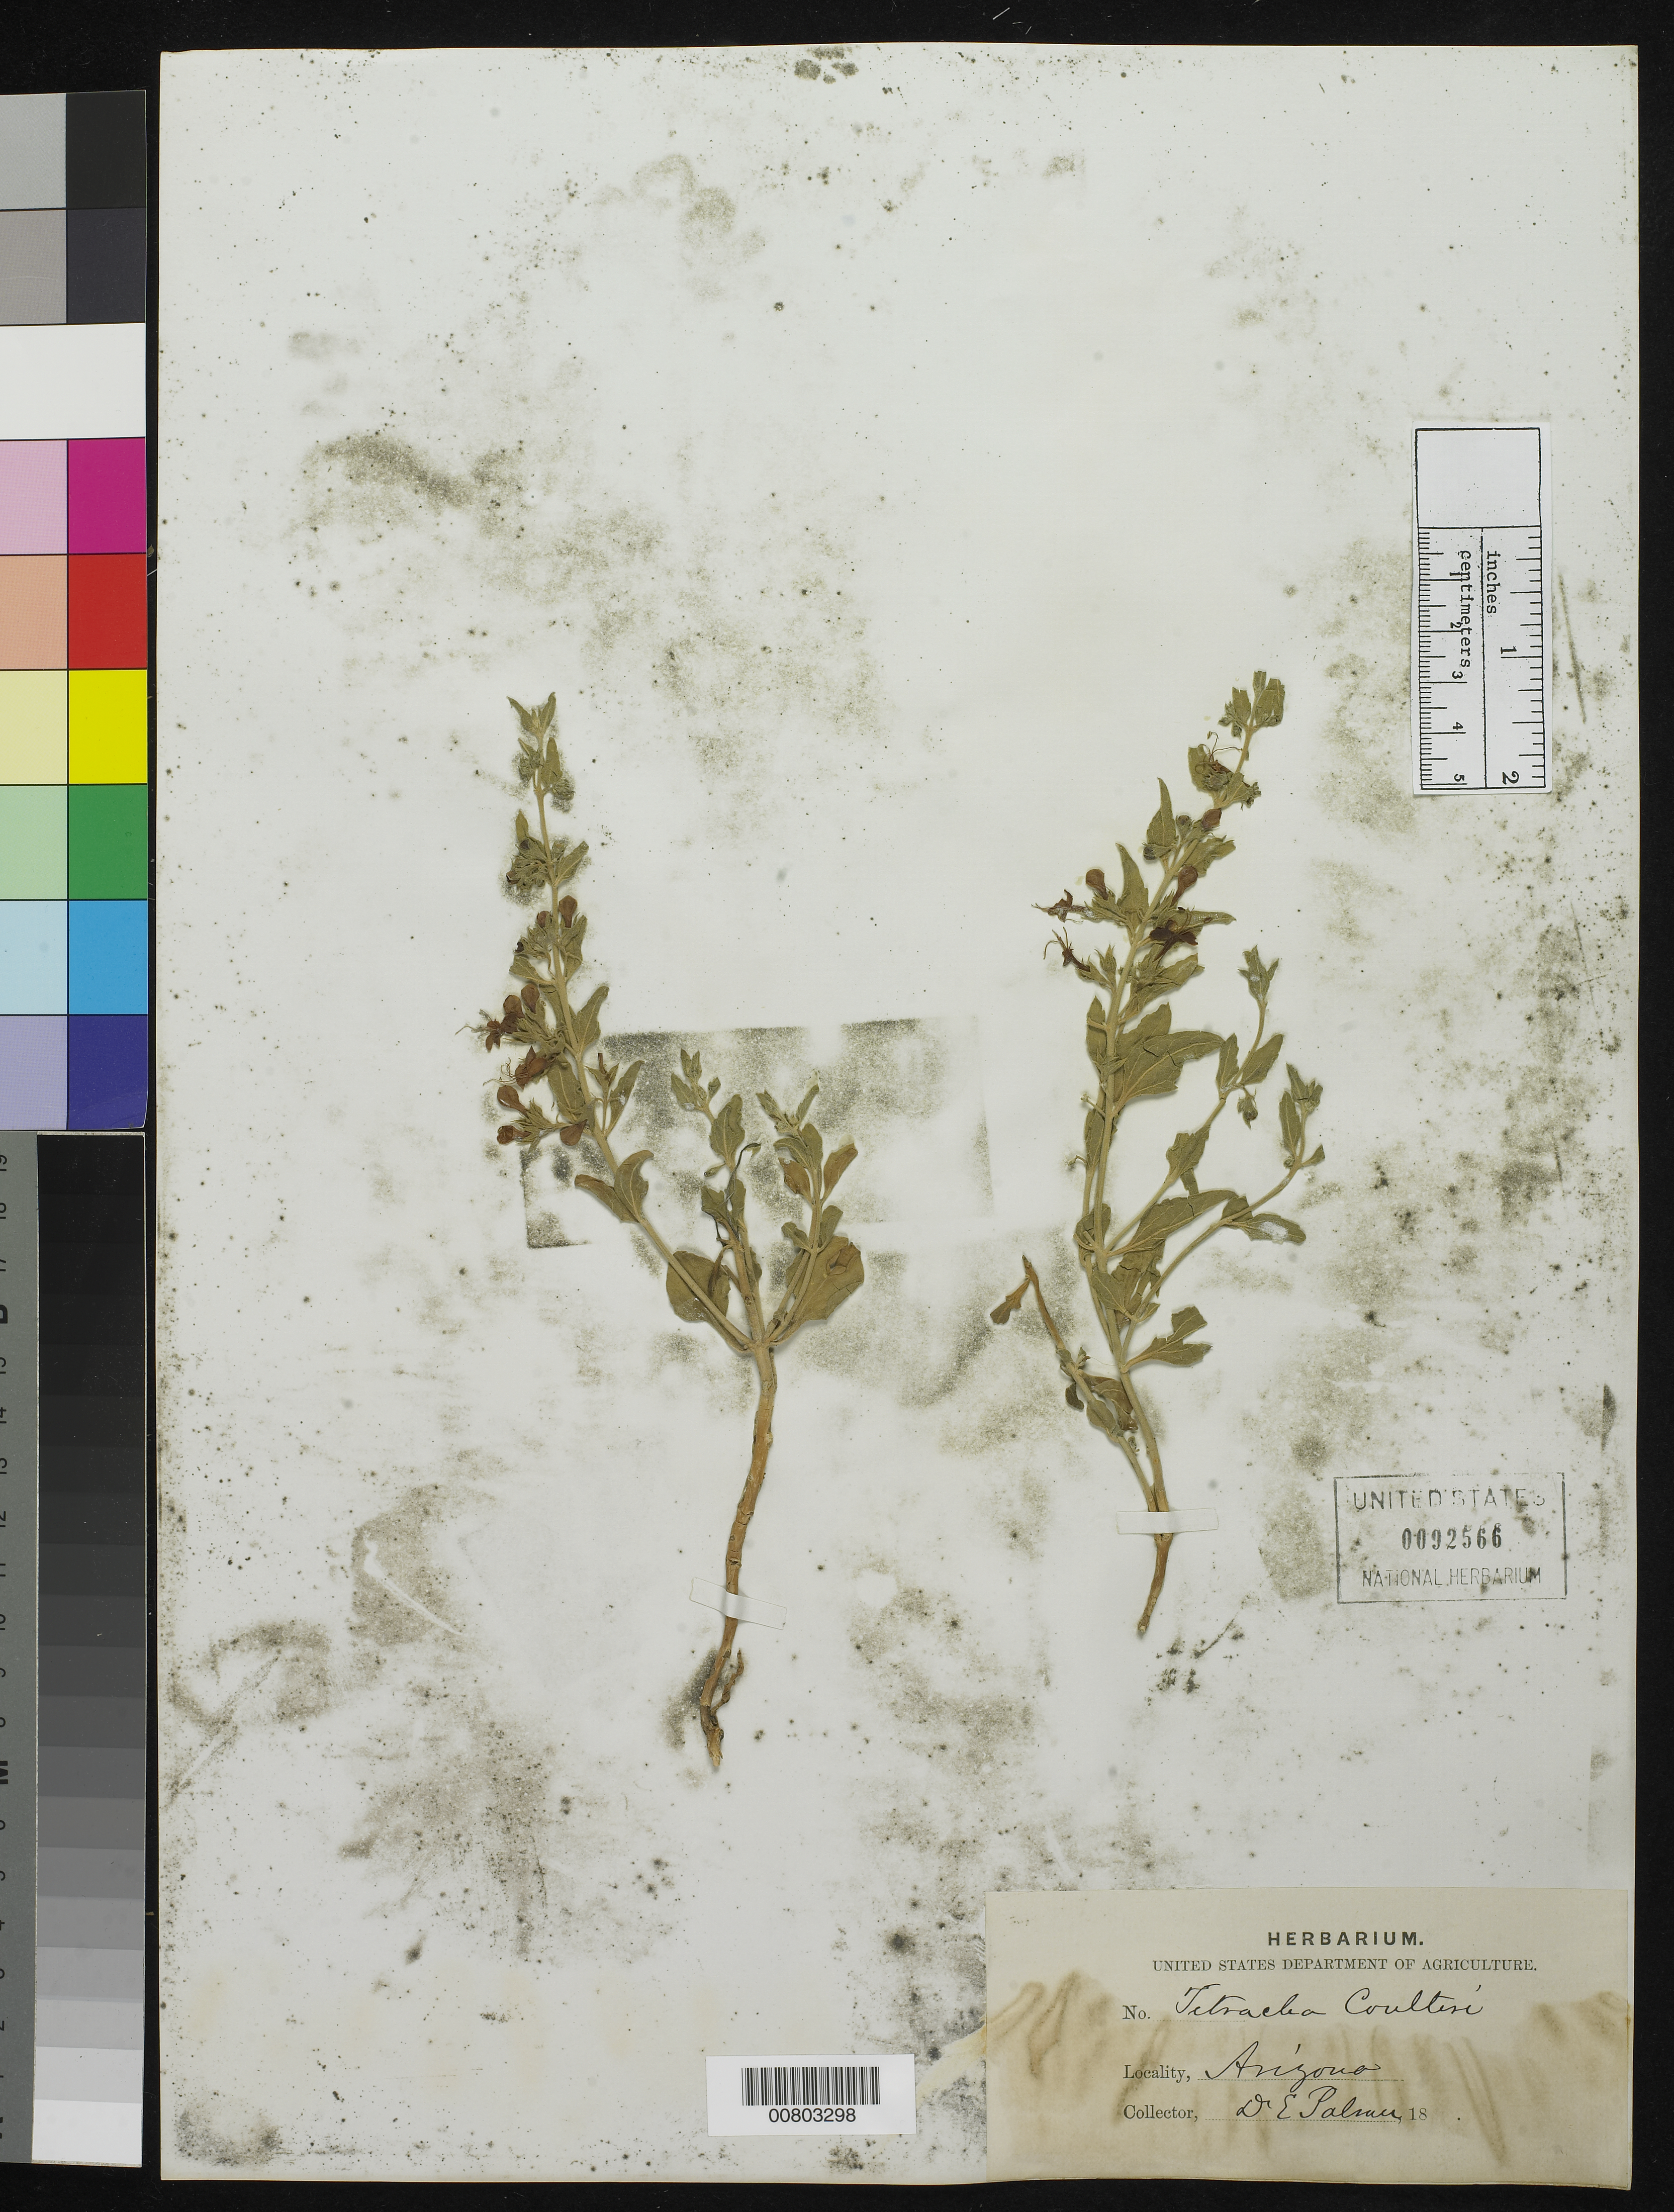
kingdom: Plantae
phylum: Tracheophyta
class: Magnoliopsida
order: Lamiales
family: Lamiaceae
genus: Tetraclea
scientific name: Tetraclea coulteri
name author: A. Gray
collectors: E. Palmer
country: United States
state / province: Arizona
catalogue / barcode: US 92566